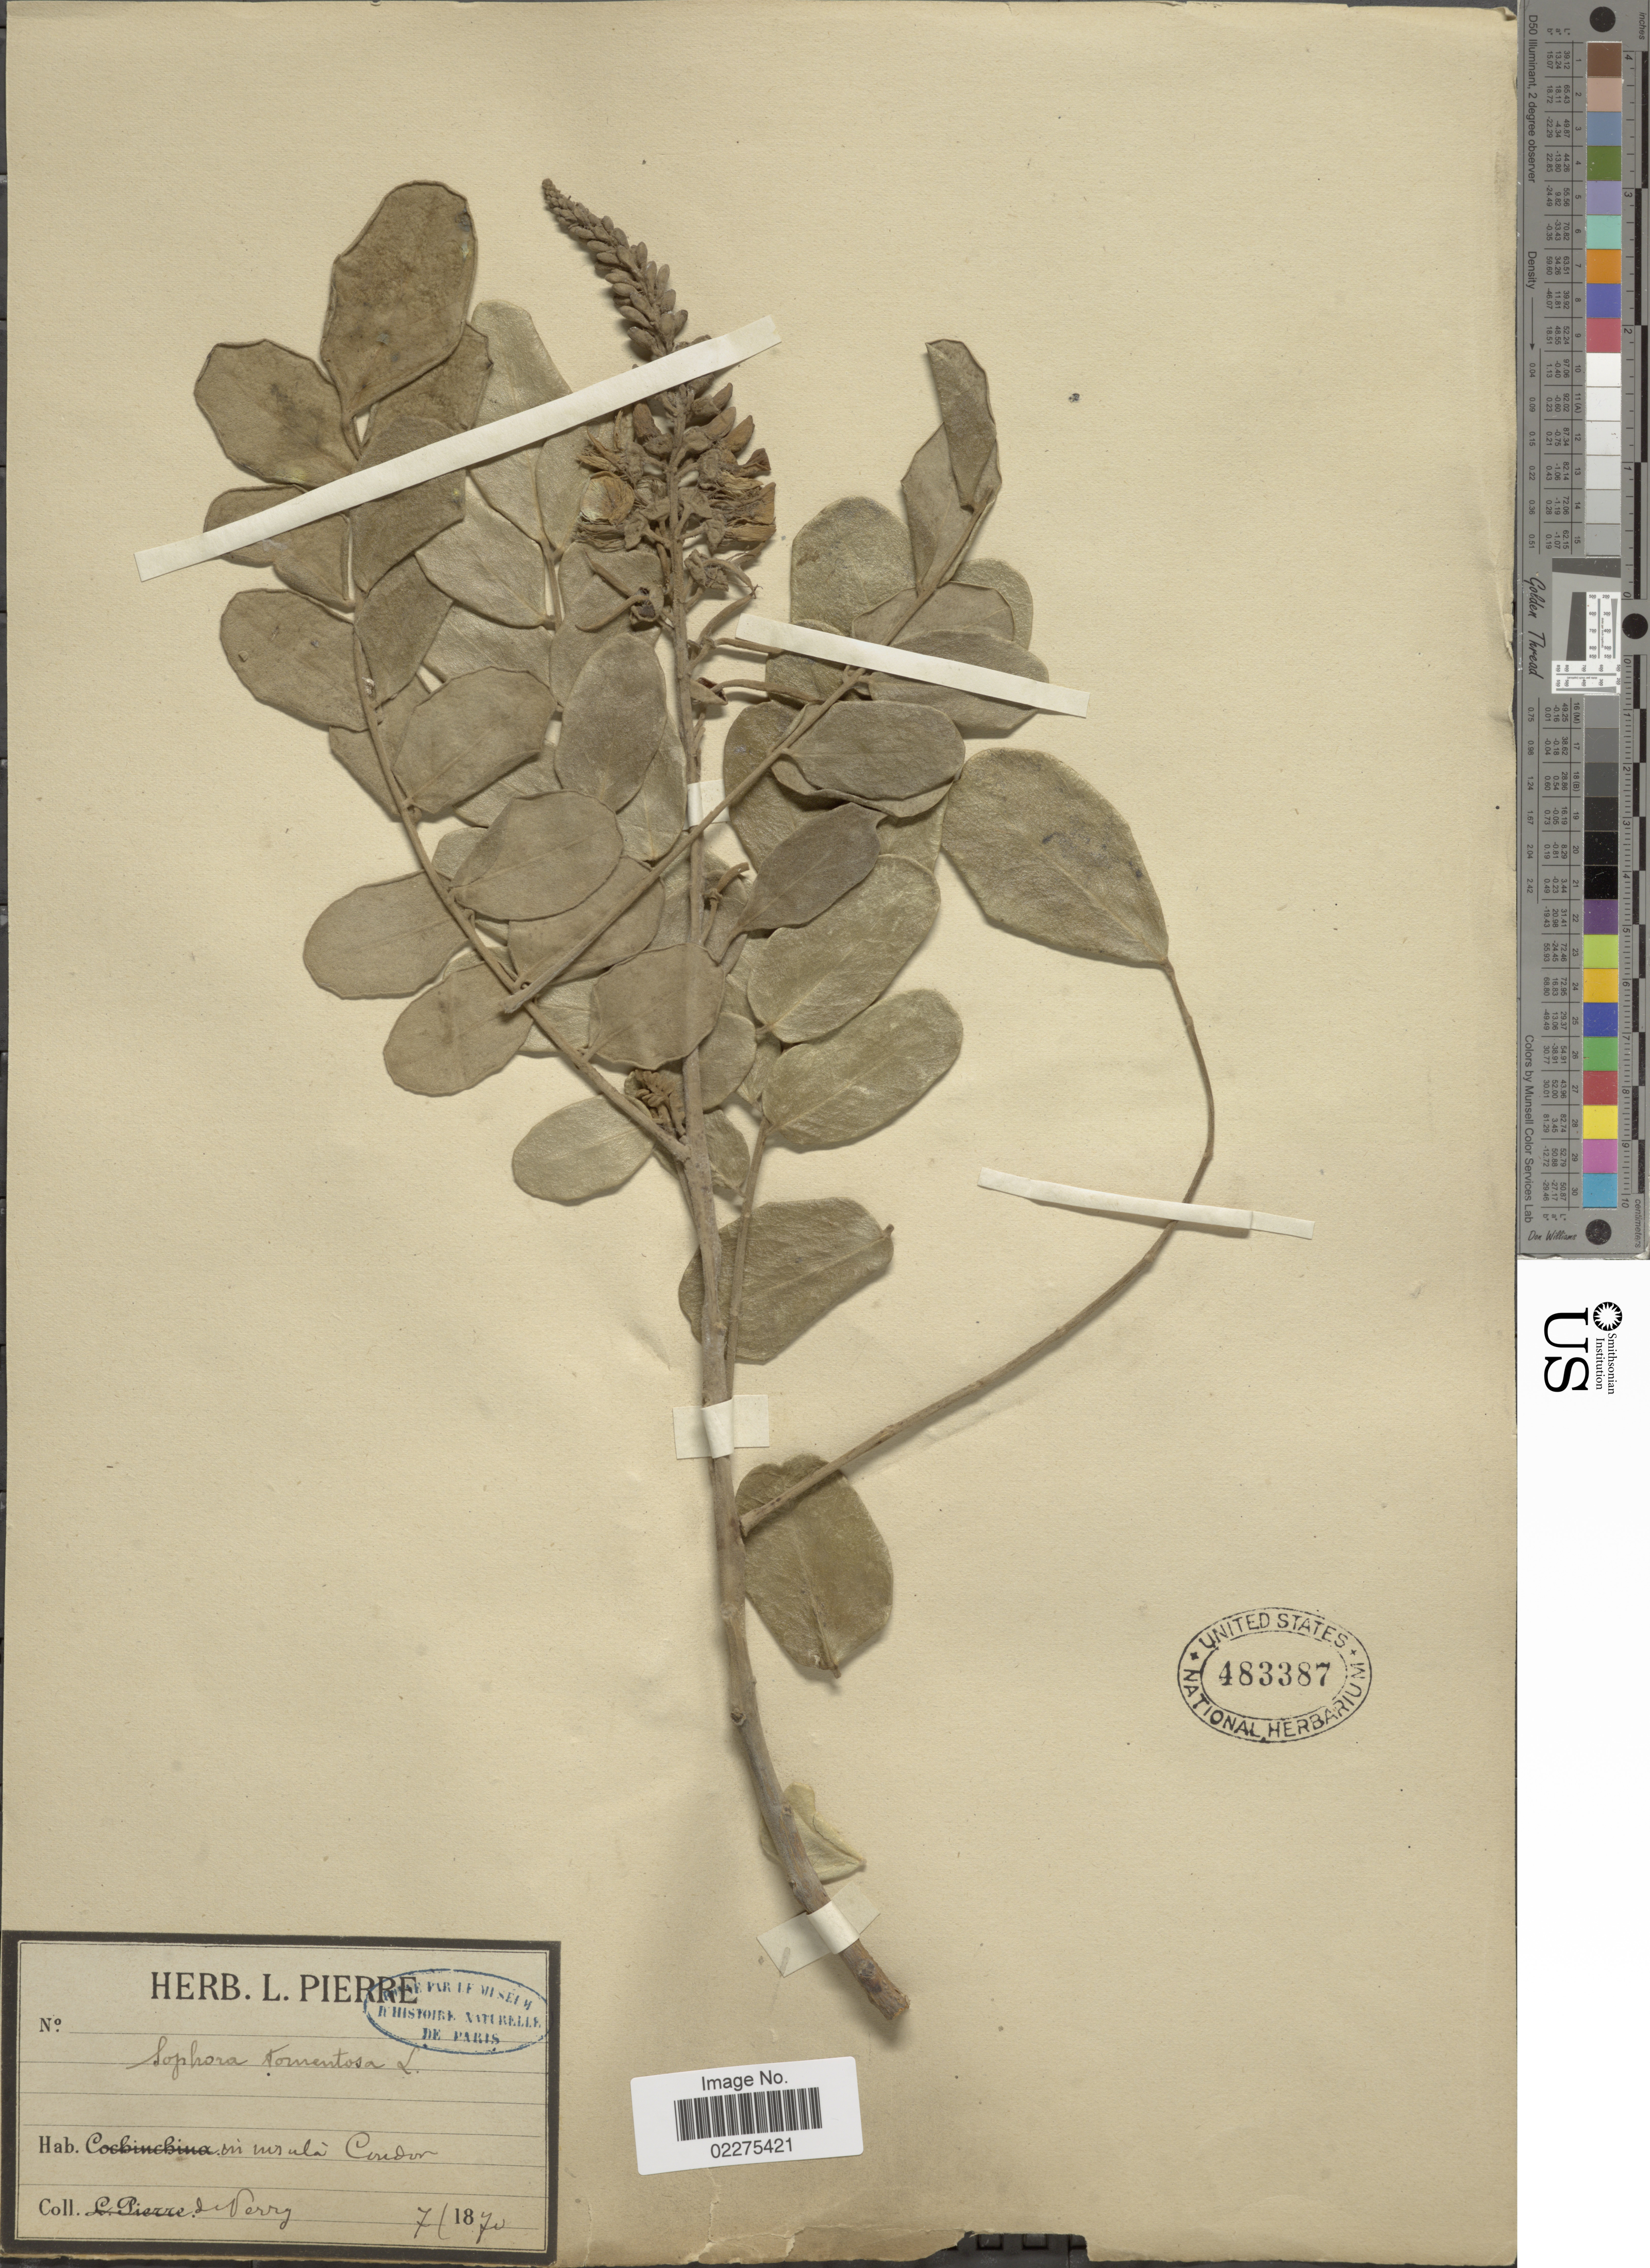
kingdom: Plantae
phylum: Tracheophyta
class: Magnoliopsida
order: Fabales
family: Fabaceae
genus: Sophora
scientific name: Sophora tomentosa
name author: L.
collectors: de Perry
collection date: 1870-07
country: Vietnam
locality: In insula Condor [interpreted]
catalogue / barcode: US 483387